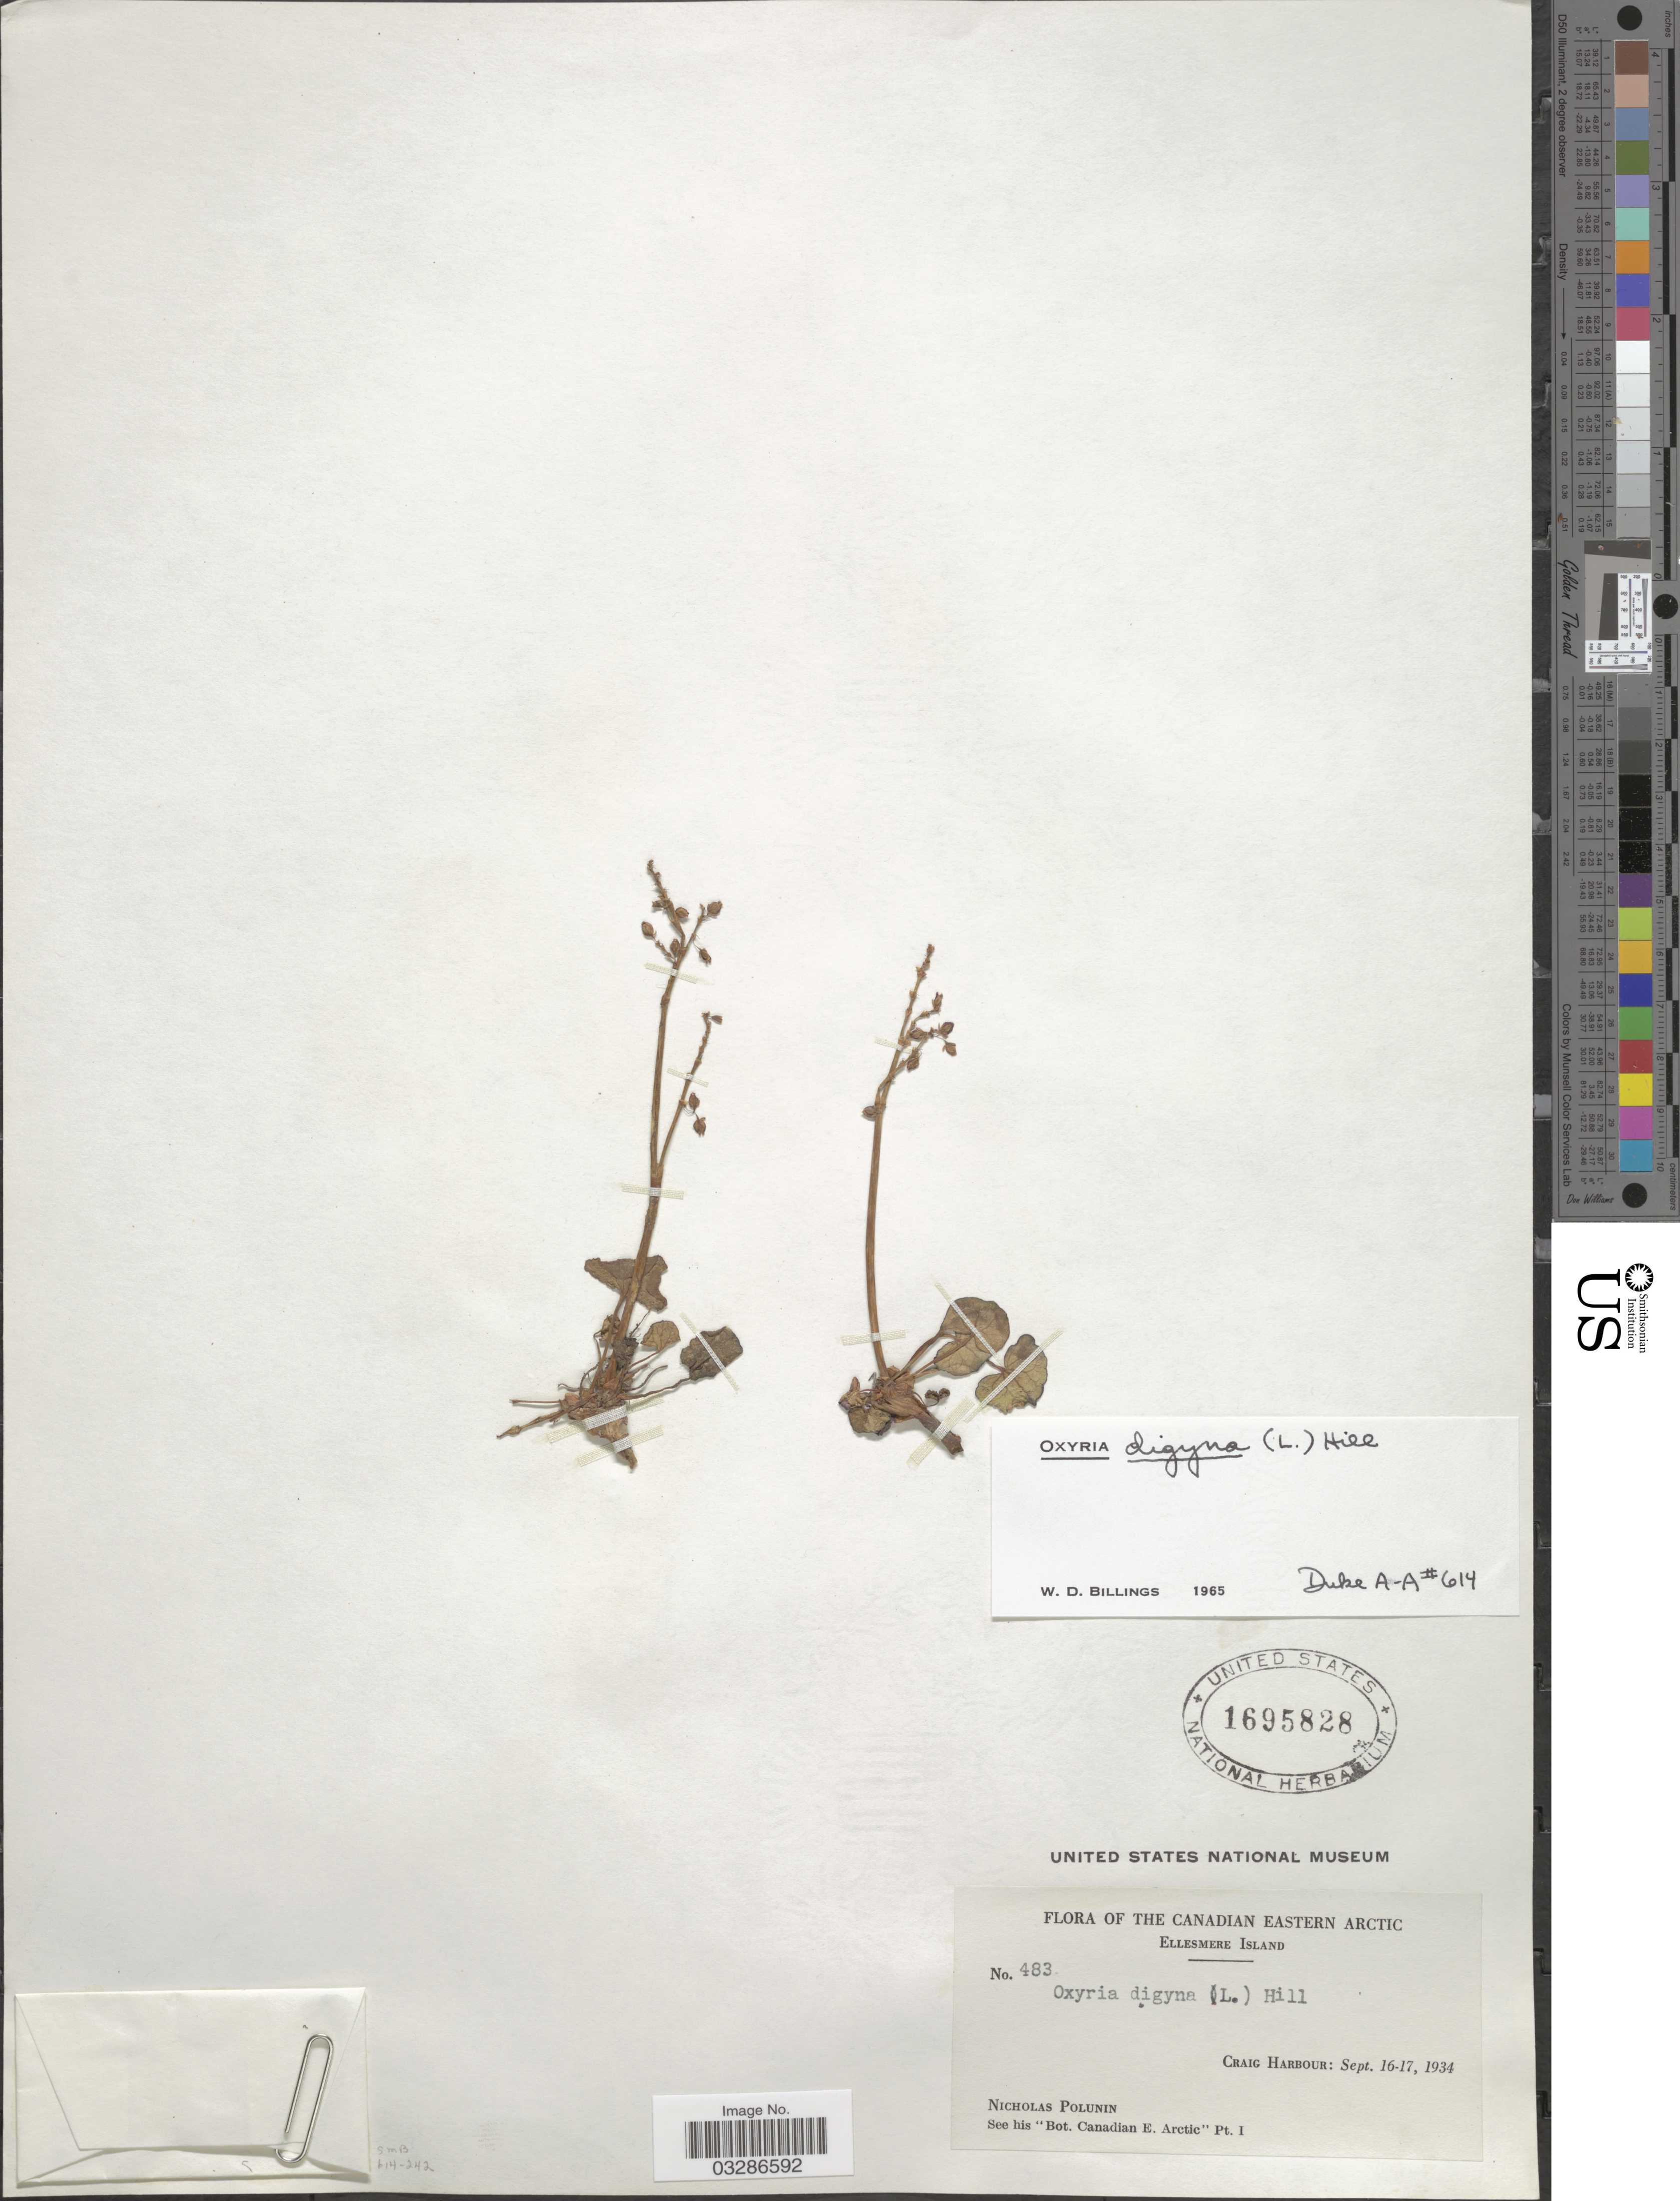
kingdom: Plantae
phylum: Tracheophyta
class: Magnoliopsida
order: Caryophyllales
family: Polygonaceae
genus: Oxyria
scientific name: Oxyria digyna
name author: (L.) Hill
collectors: N. V. Polunin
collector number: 483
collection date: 1934-09-16/1934-09-17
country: Canada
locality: The Canadian Eastern Arctic, Ellesmere Island, Craig Harbour.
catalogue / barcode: US 1695828